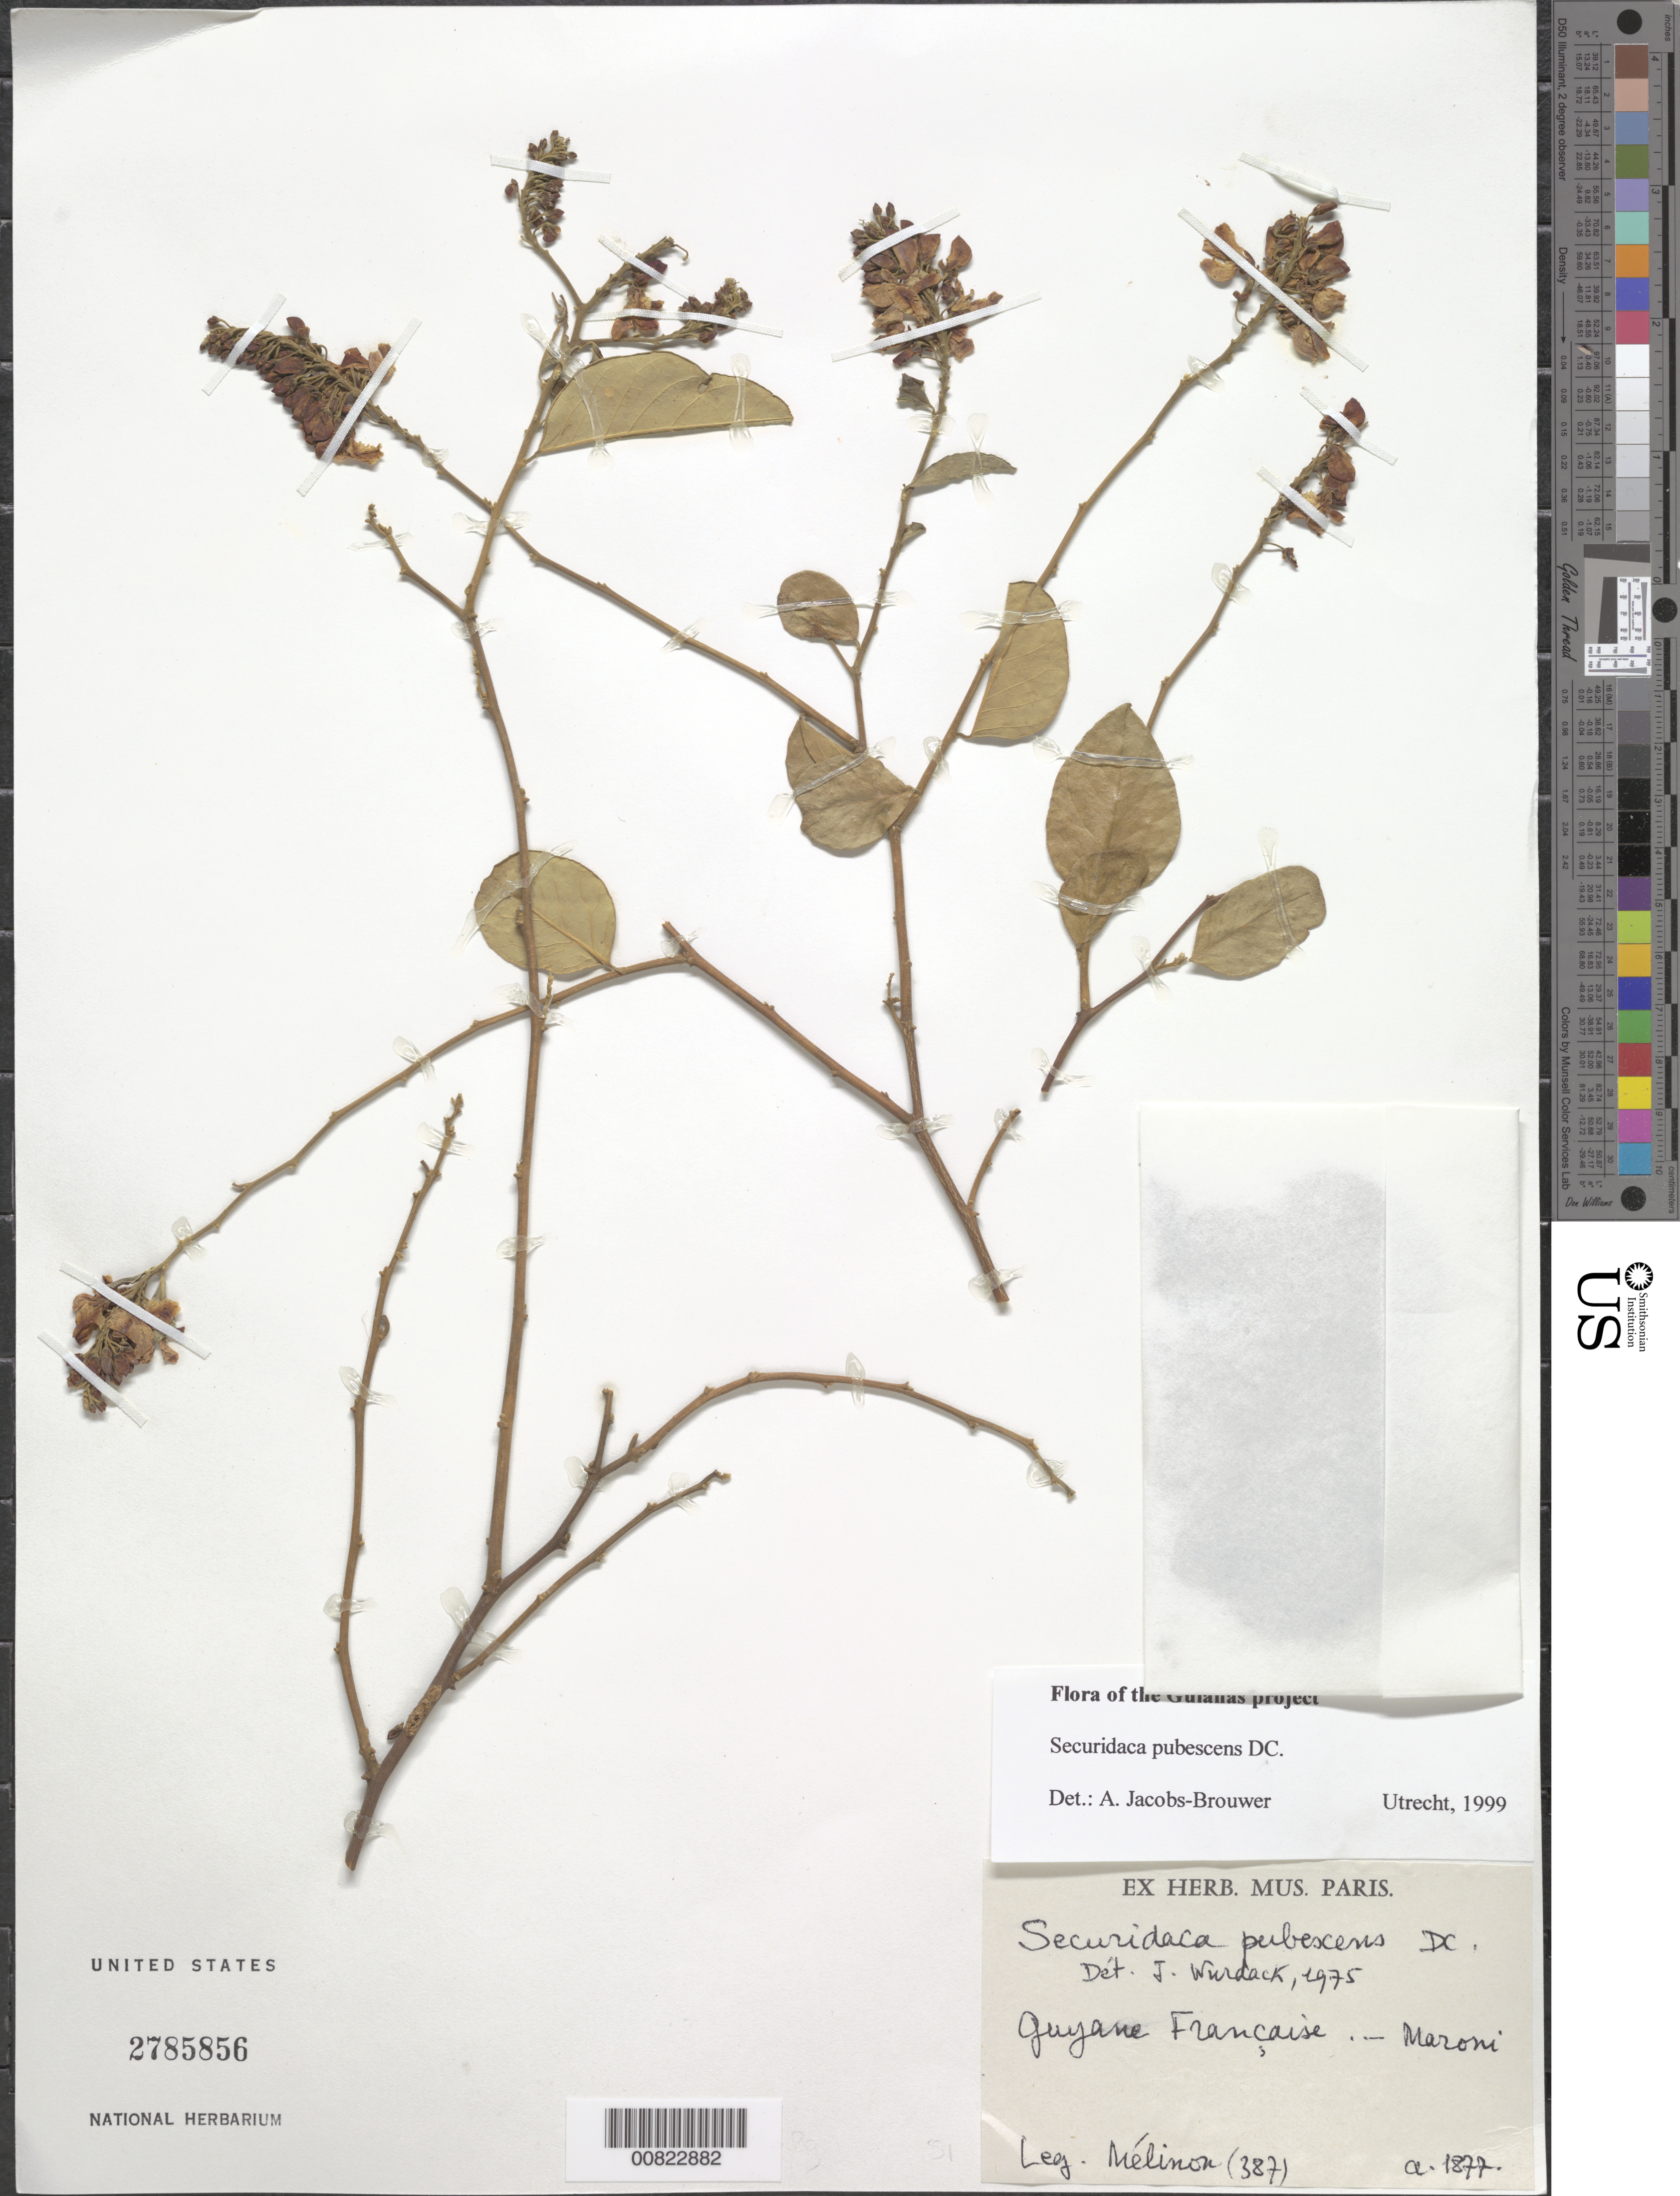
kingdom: Plantae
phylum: Tracheophyta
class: Magnoliopsida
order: Fabales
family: Polygalaceae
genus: Securidaca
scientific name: Securidaca pubescens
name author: DC.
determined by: Jacobs-Brouwer, A.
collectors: E. Mélinon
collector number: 387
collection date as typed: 1877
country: French Guiana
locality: Maroni R.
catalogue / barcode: US 2785856